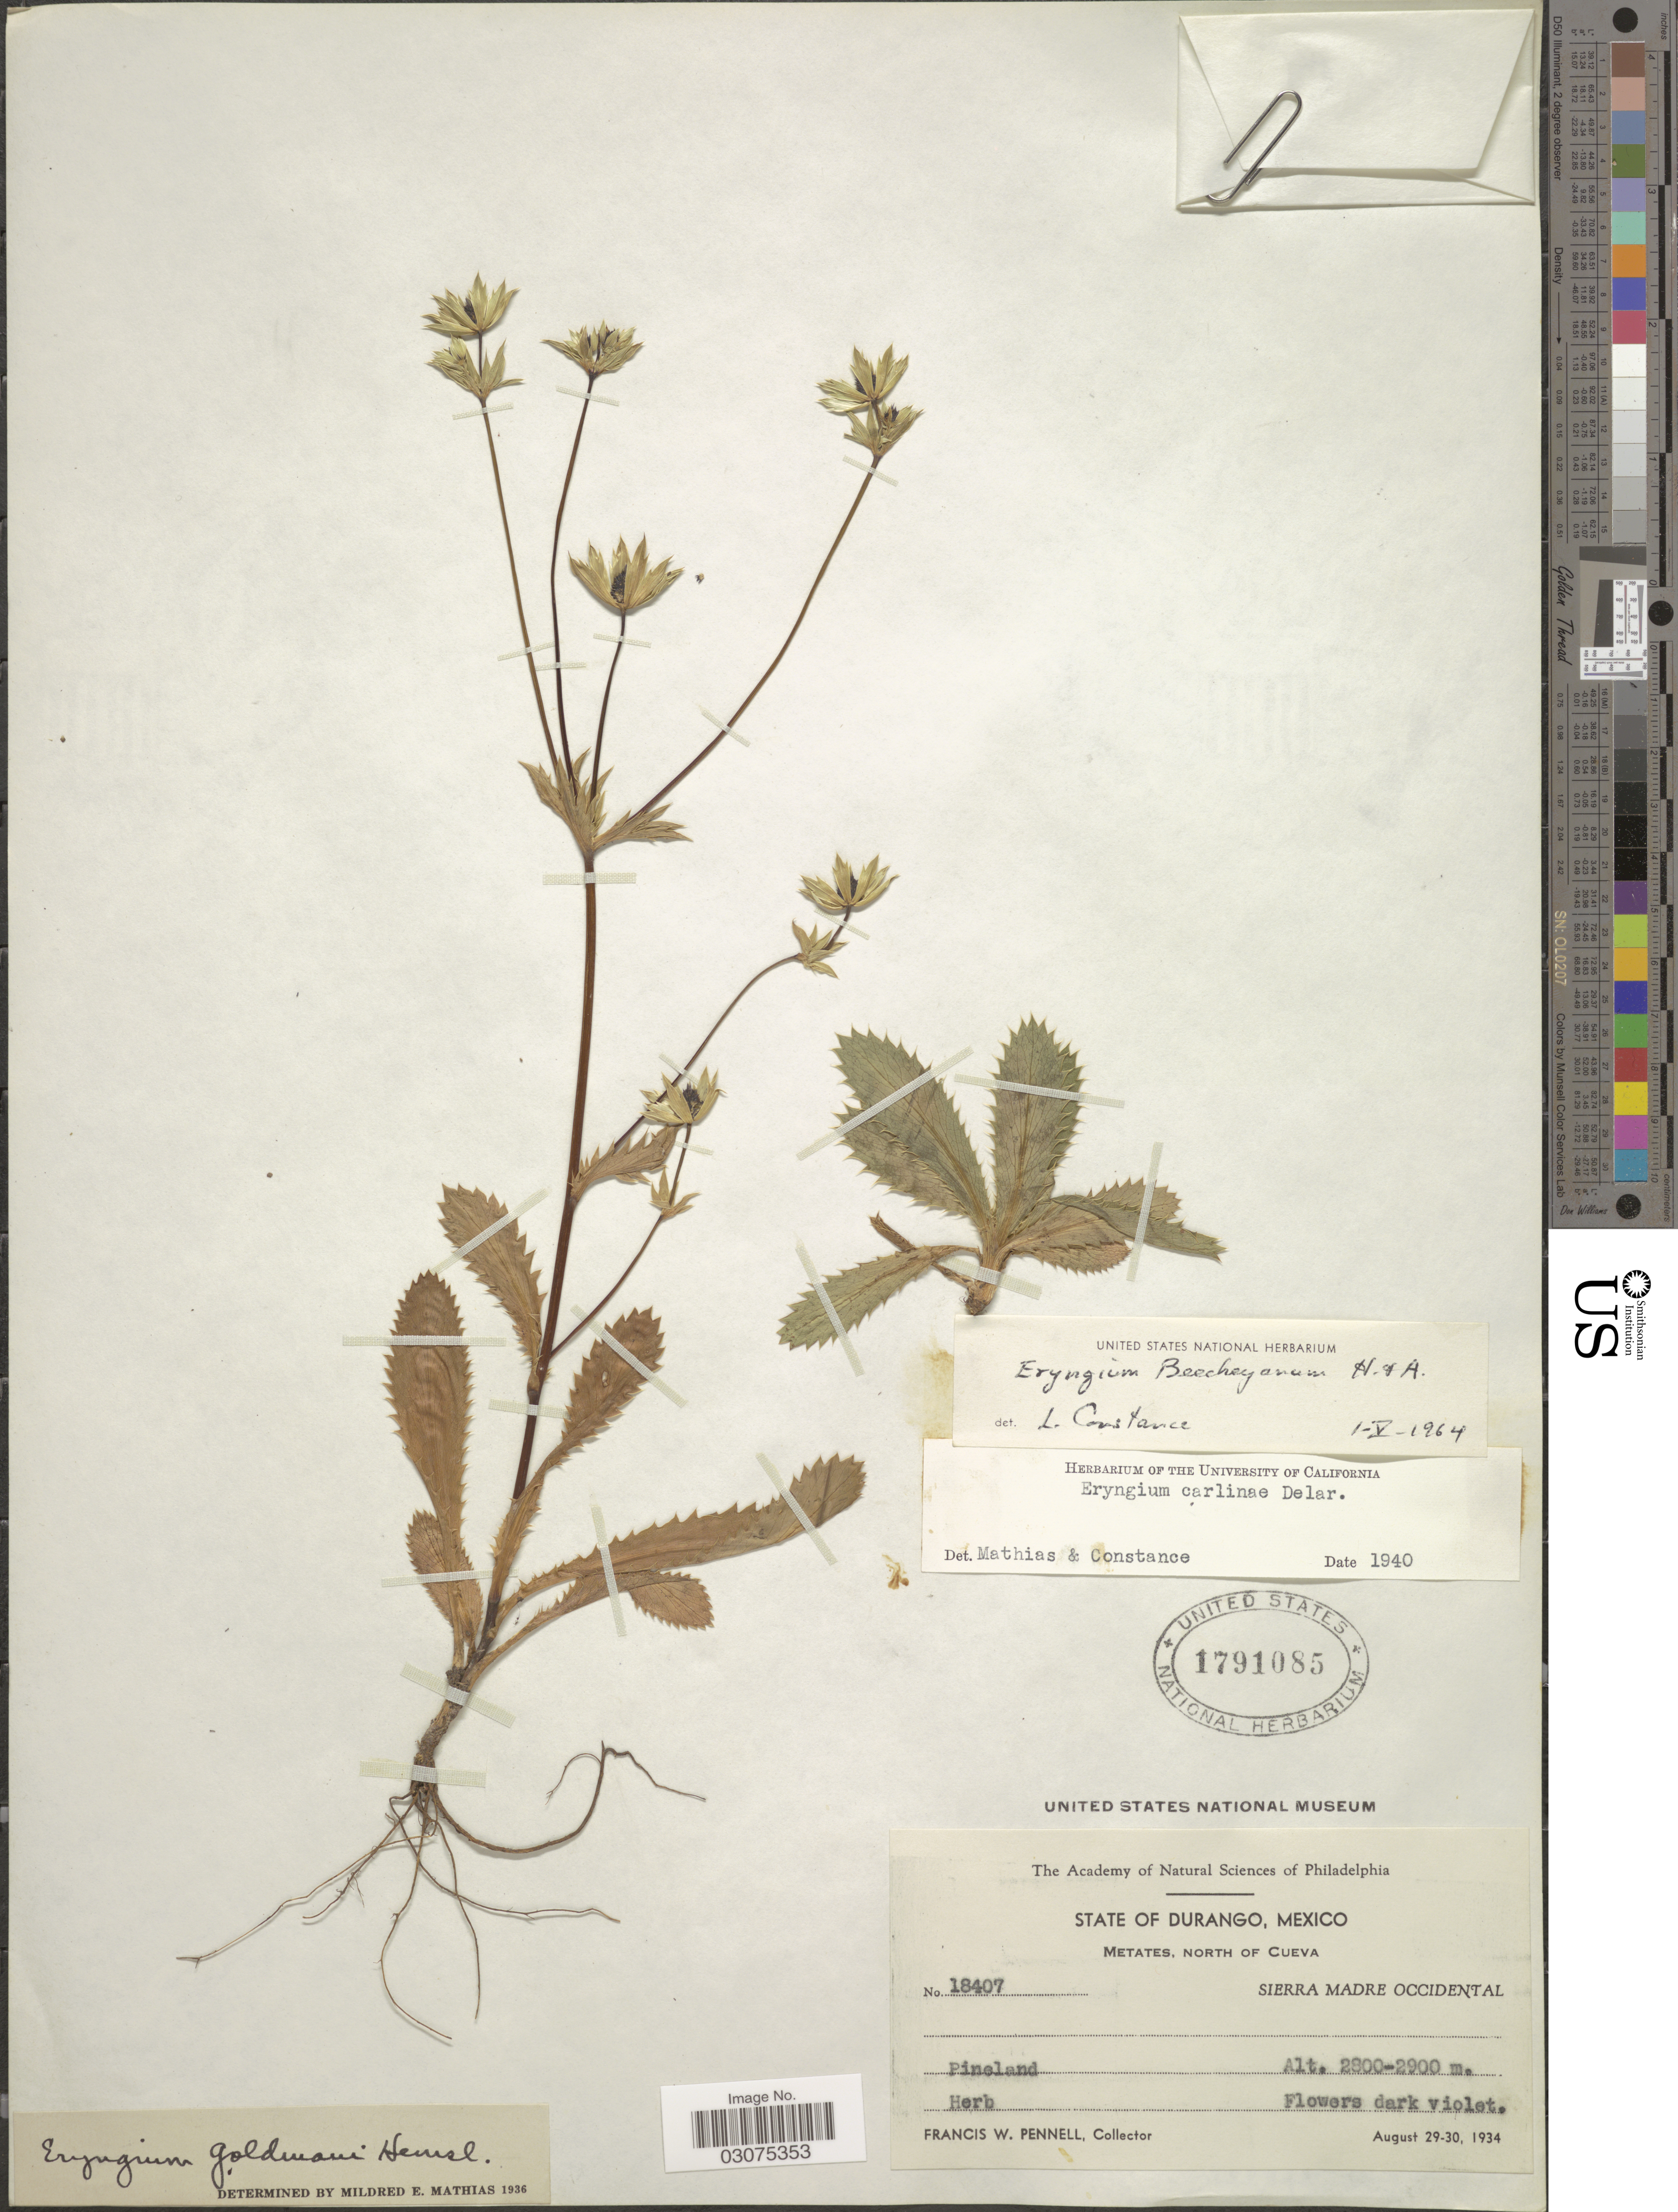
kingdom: Plantae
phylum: Tracheophyta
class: Magnoliopsida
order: Apiales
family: Apiaceae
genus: Eryngium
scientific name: Eryngium beecheyanum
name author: Hook. f. & Arn.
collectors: F. W. Pennell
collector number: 18407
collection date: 1934-08-29/1934-08-30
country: Mexico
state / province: Durango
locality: Metates, North of Cueva. Sierra Madre Occidental. Pineland.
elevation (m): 2800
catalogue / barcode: US 1791085